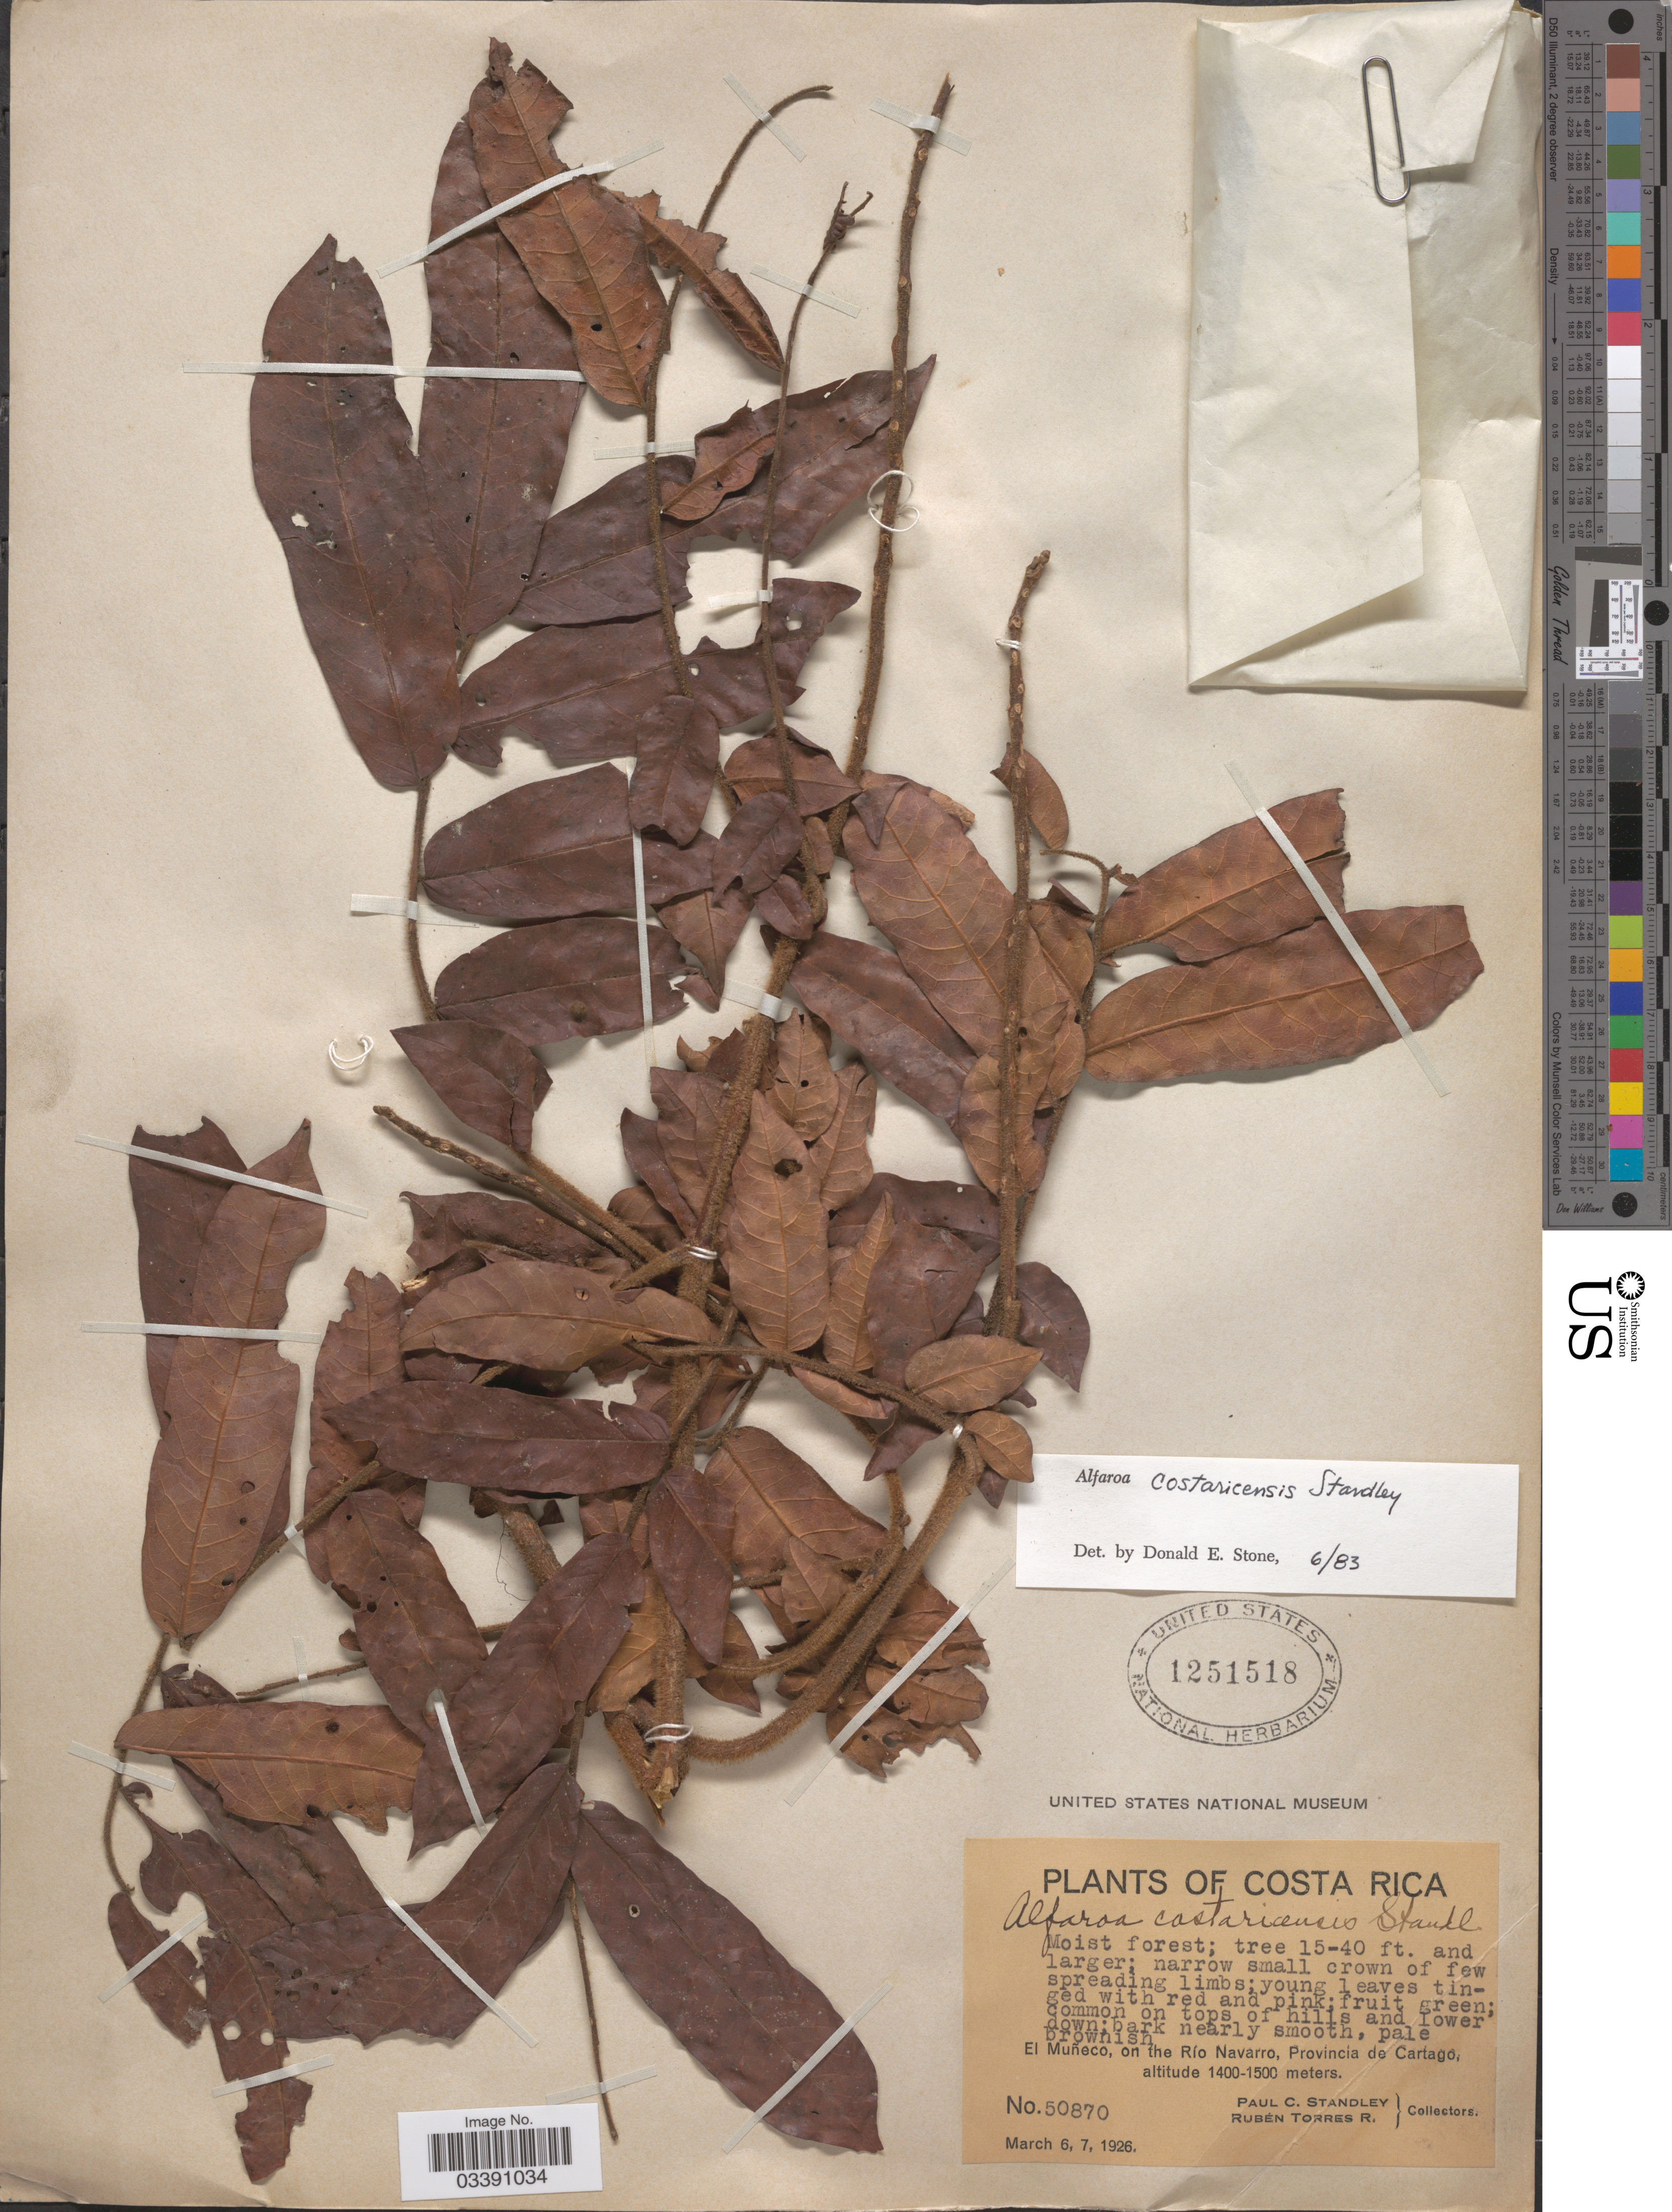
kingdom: Plantae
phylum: Tracheophyta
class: Magnoliopsida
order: Fagales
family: Juglandaceae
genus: Alfaroa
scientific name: Alfaroa costaricensis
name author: Standl.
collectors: P. C. Standley & R. Torres Rojas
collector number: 50870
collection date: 1926-03-06/1926-03-07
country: Costa Rica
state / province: Cartago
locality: El Muñeco, on the Río Navarro.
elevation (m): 1400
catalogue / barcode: US 1251518